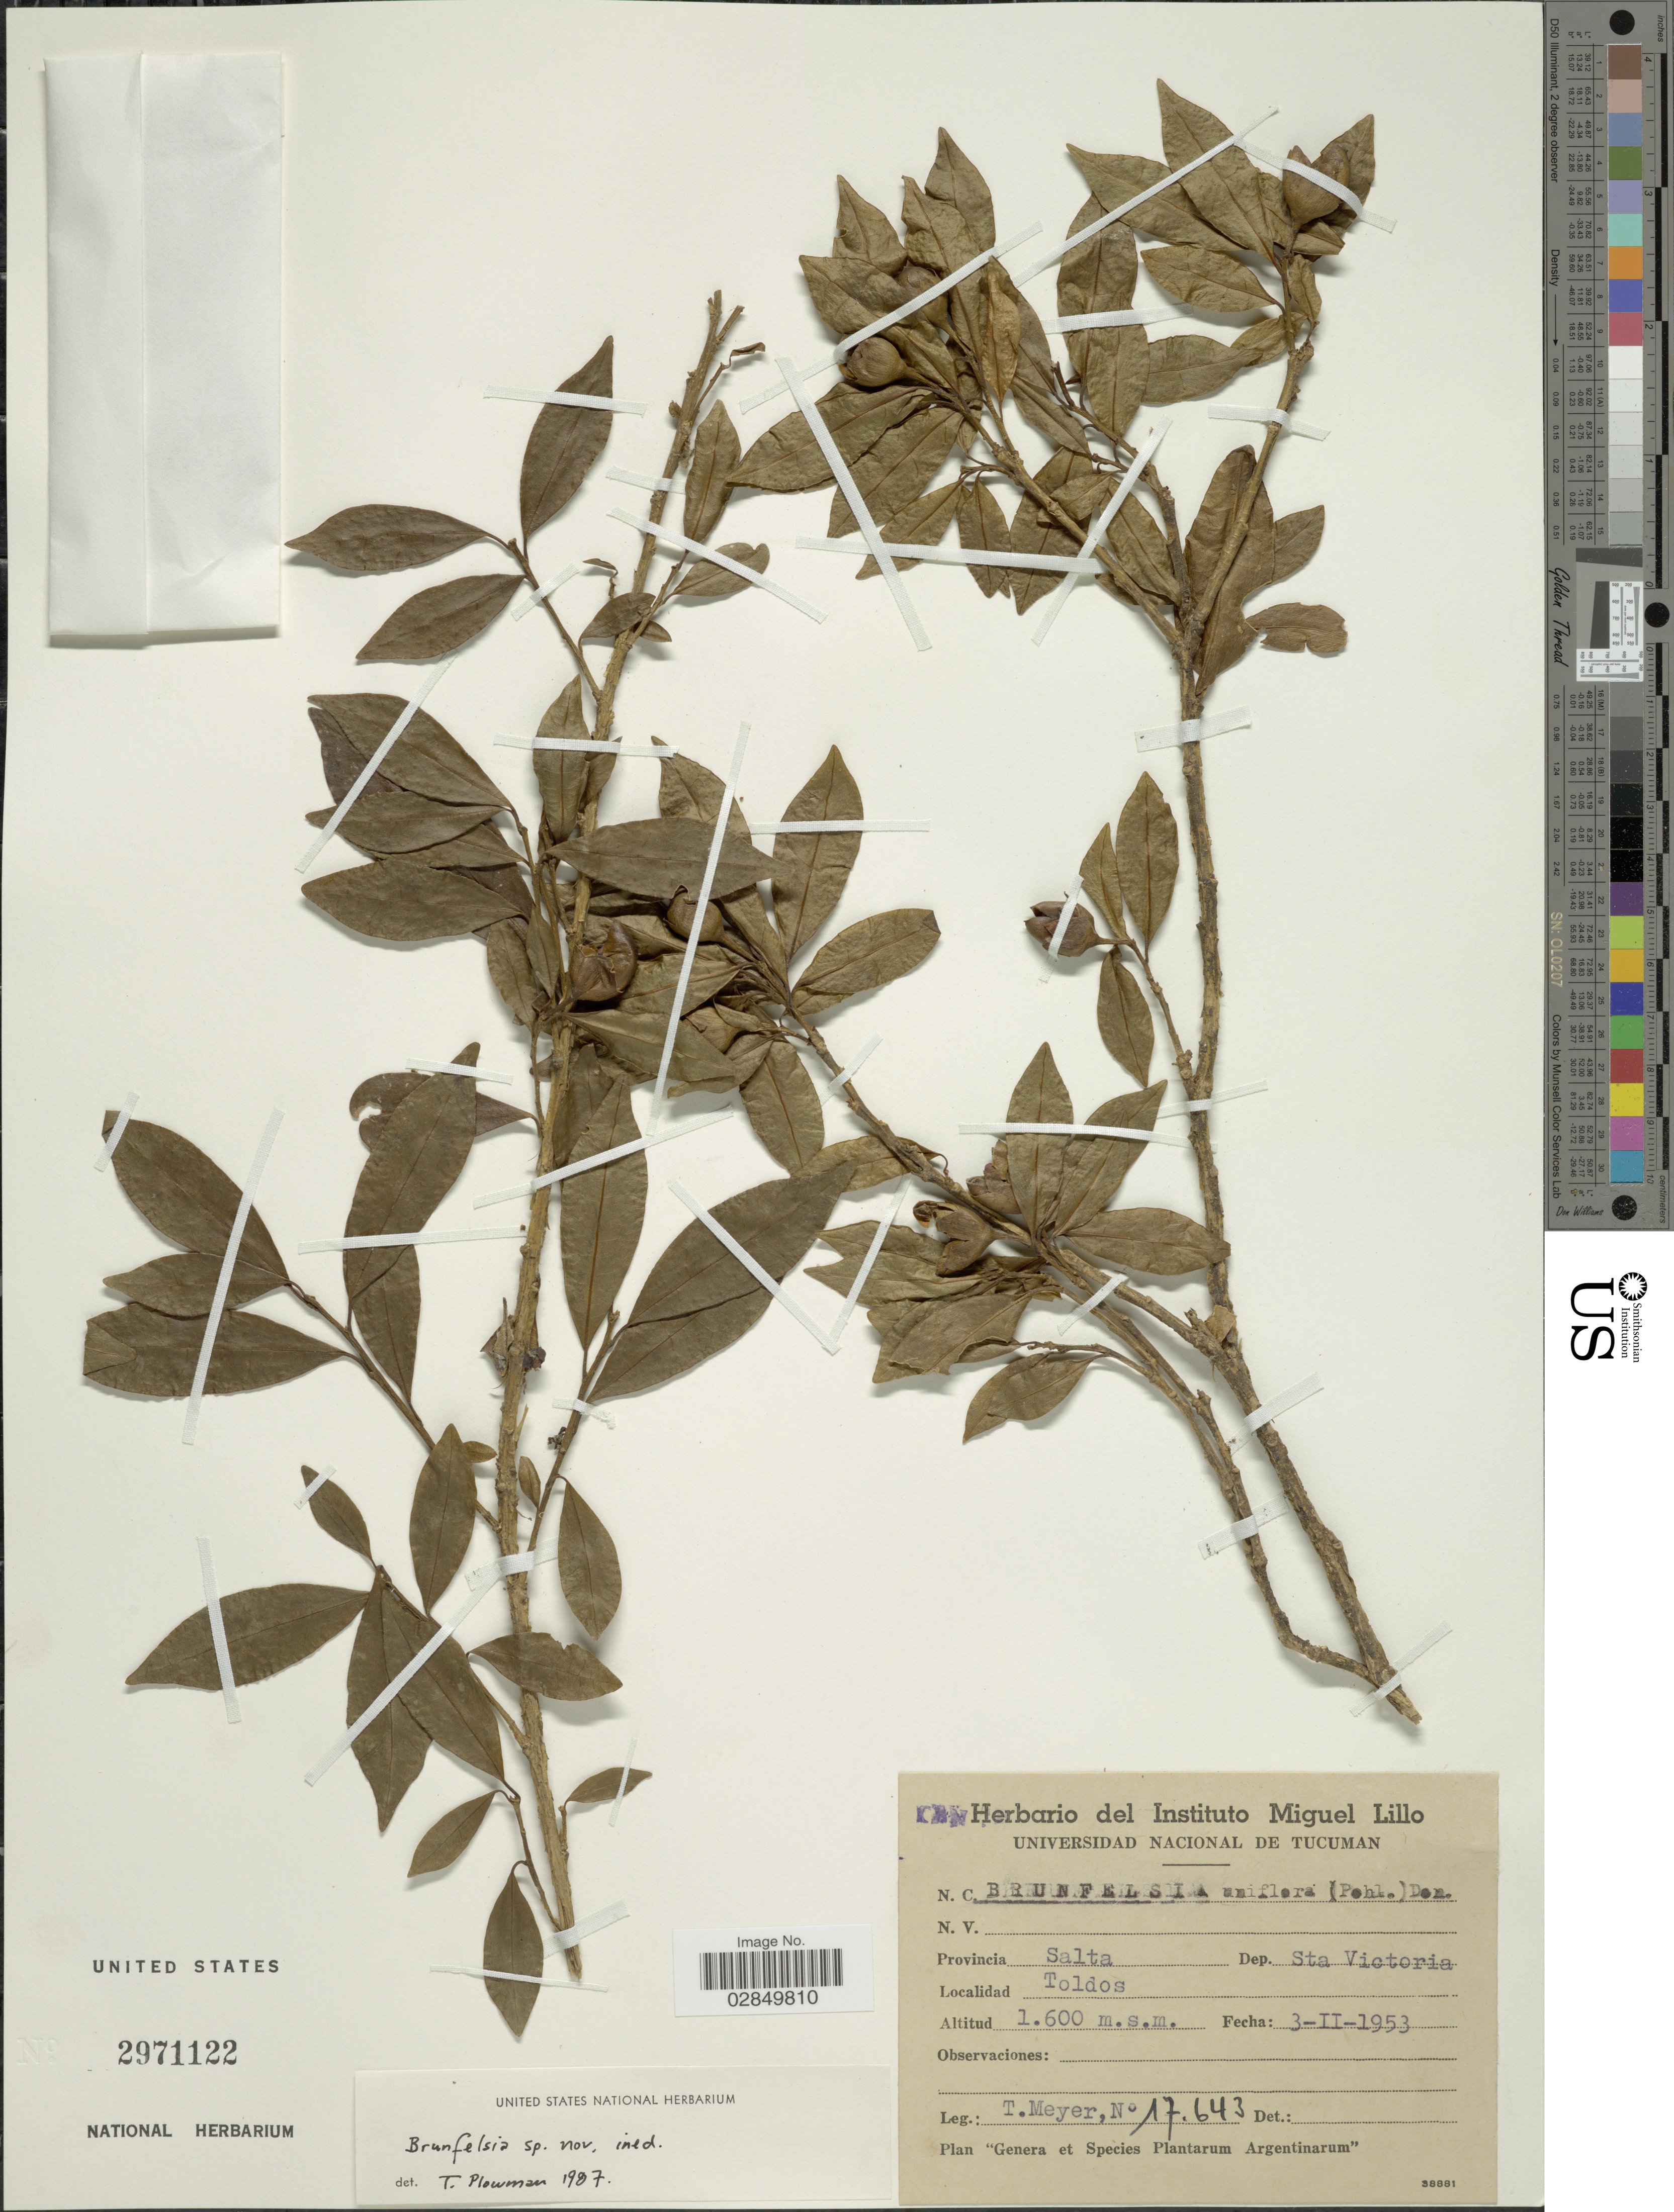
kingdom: Plantae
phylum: Tracheophyta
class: Magnoliopsida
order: Solanales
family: Solanaceae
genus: Brunfelsia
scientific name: Brunfelsia sp.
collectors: T. Meyer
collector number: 17643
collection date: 1953-02-03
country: Argentina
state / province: Salta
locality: Dep. San Victoria, Toldos.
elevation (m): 1600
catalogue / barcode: US 2971122